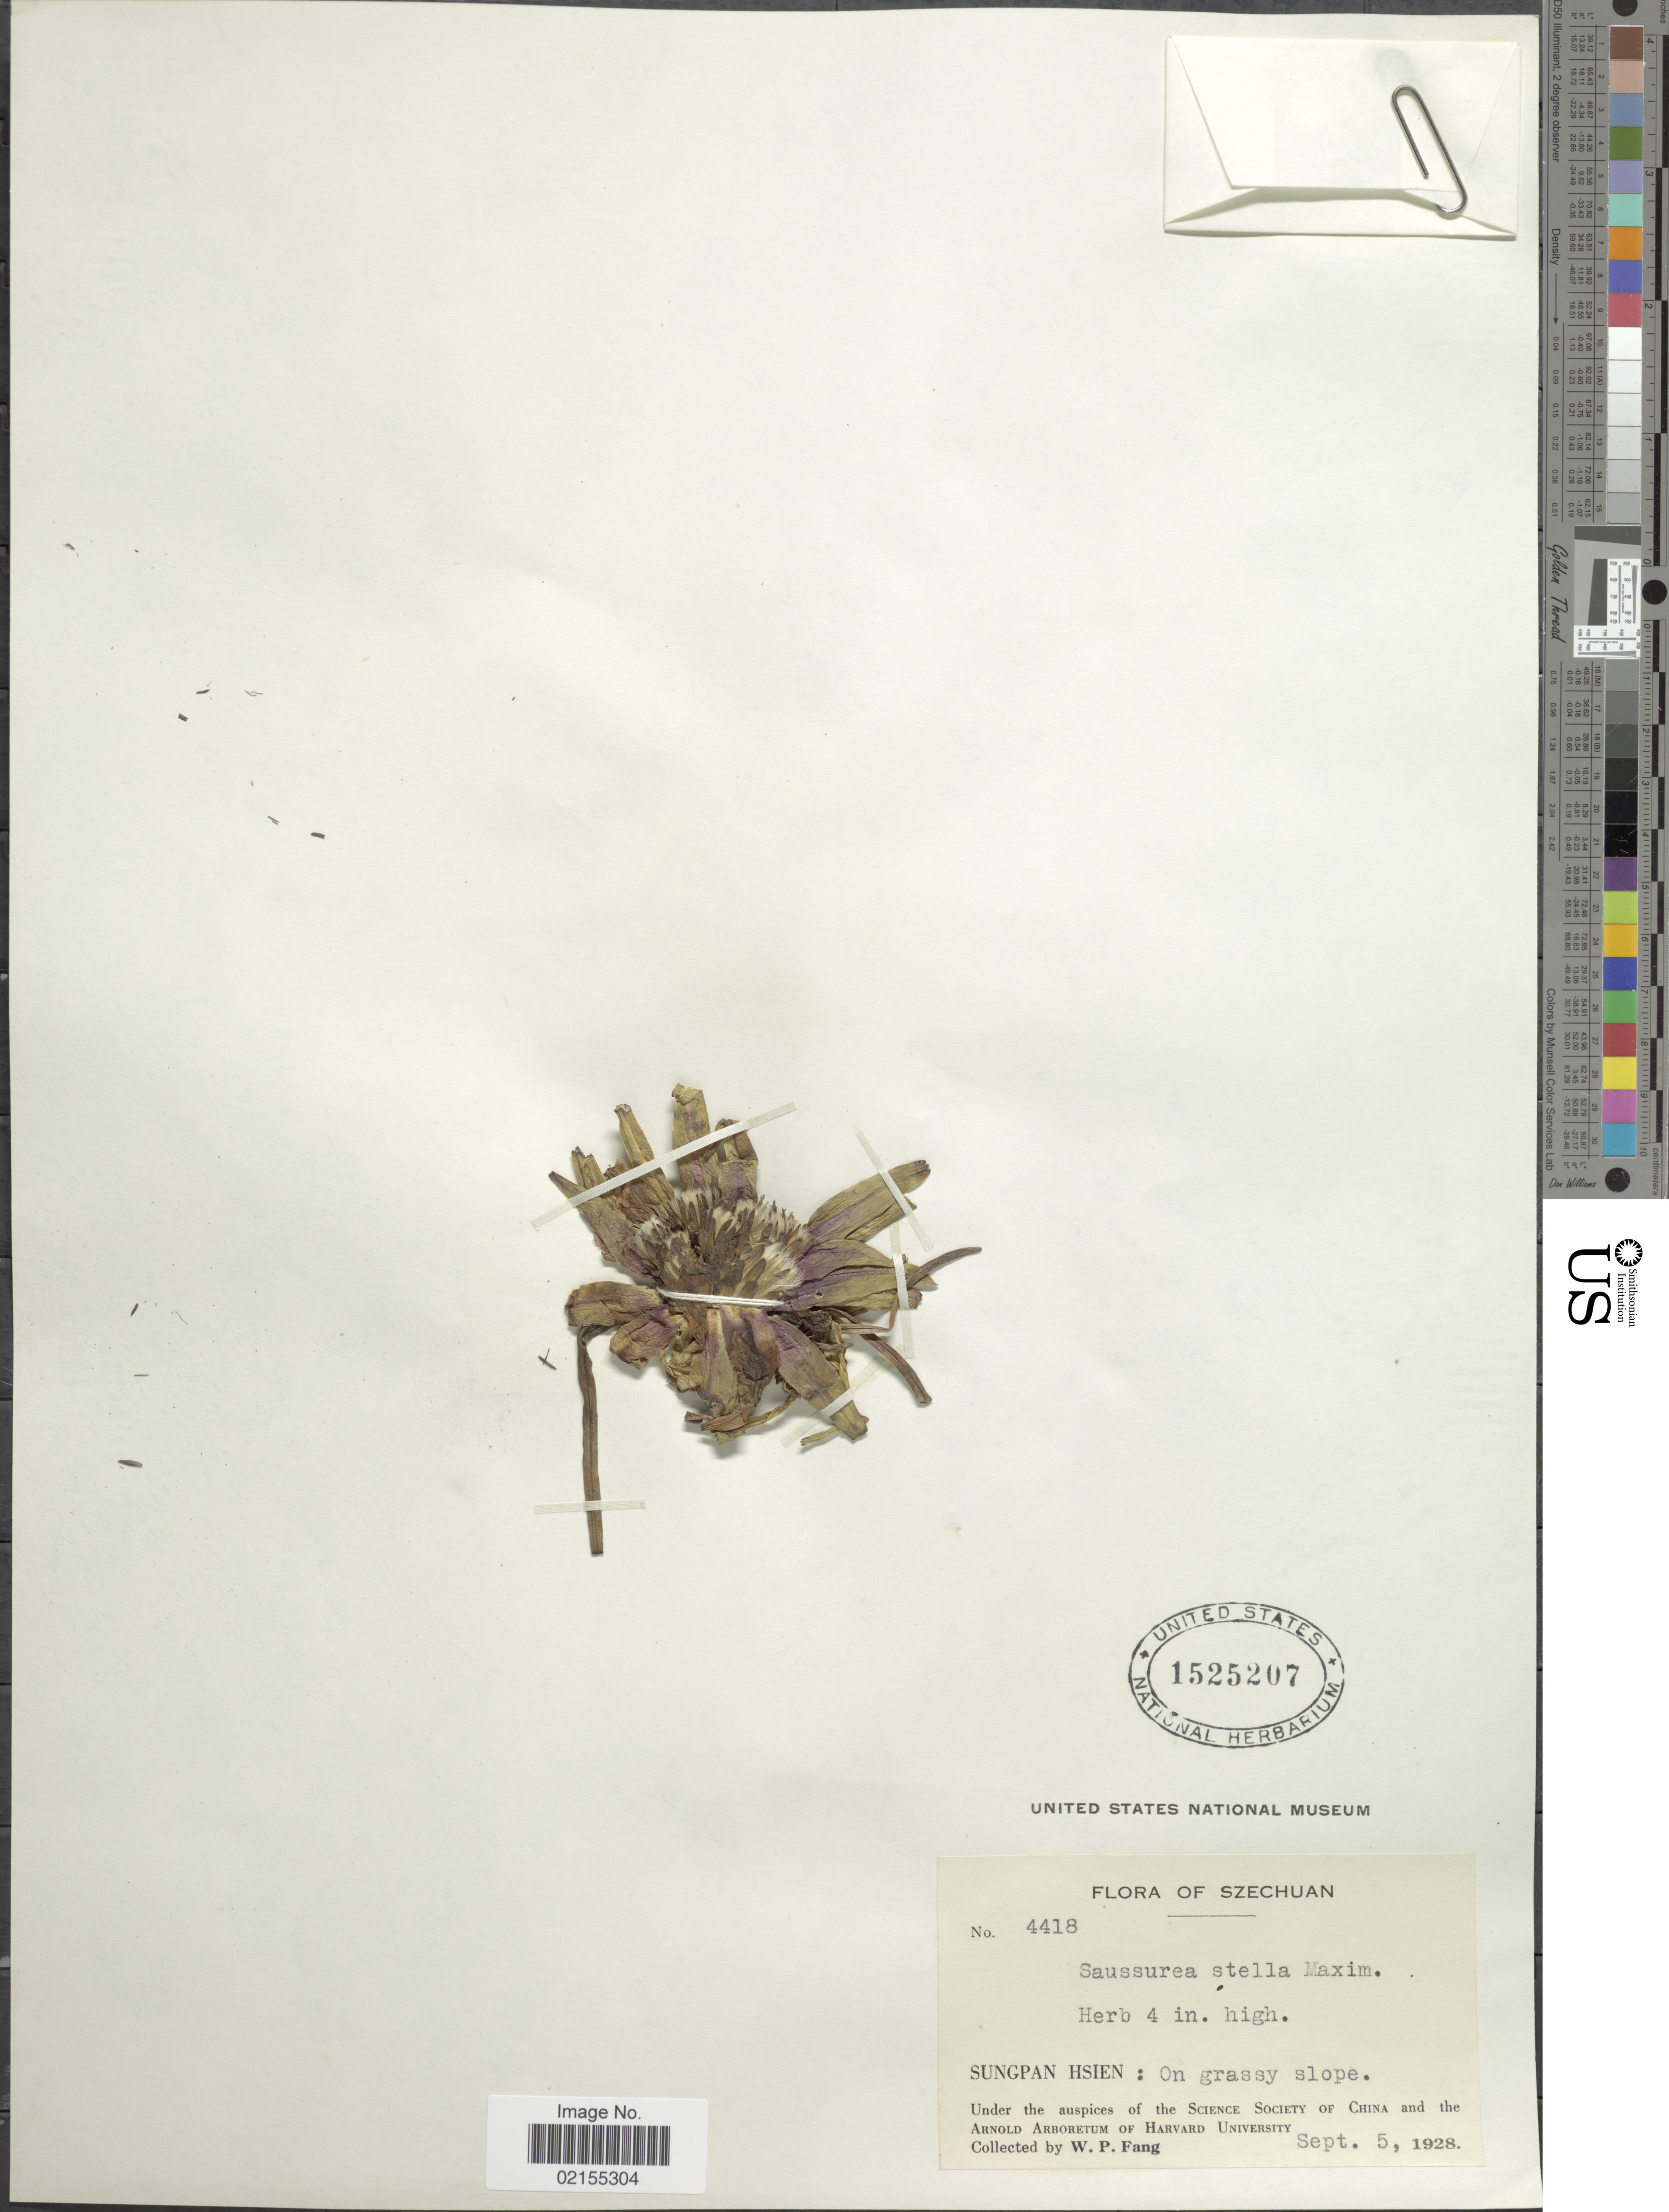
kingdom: Plantae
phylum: Tracheophyta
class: Magnoliopsida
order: Asterales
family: Asteraceae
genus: Saussurea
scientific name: Saussurea stella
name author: Maxim.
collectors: W. P. Fang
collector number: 4418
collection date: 1928-09-05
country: China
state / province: Sichuan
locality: Szechuan, Sungpan Hsien: On grassy slope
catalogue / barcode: US 1525207